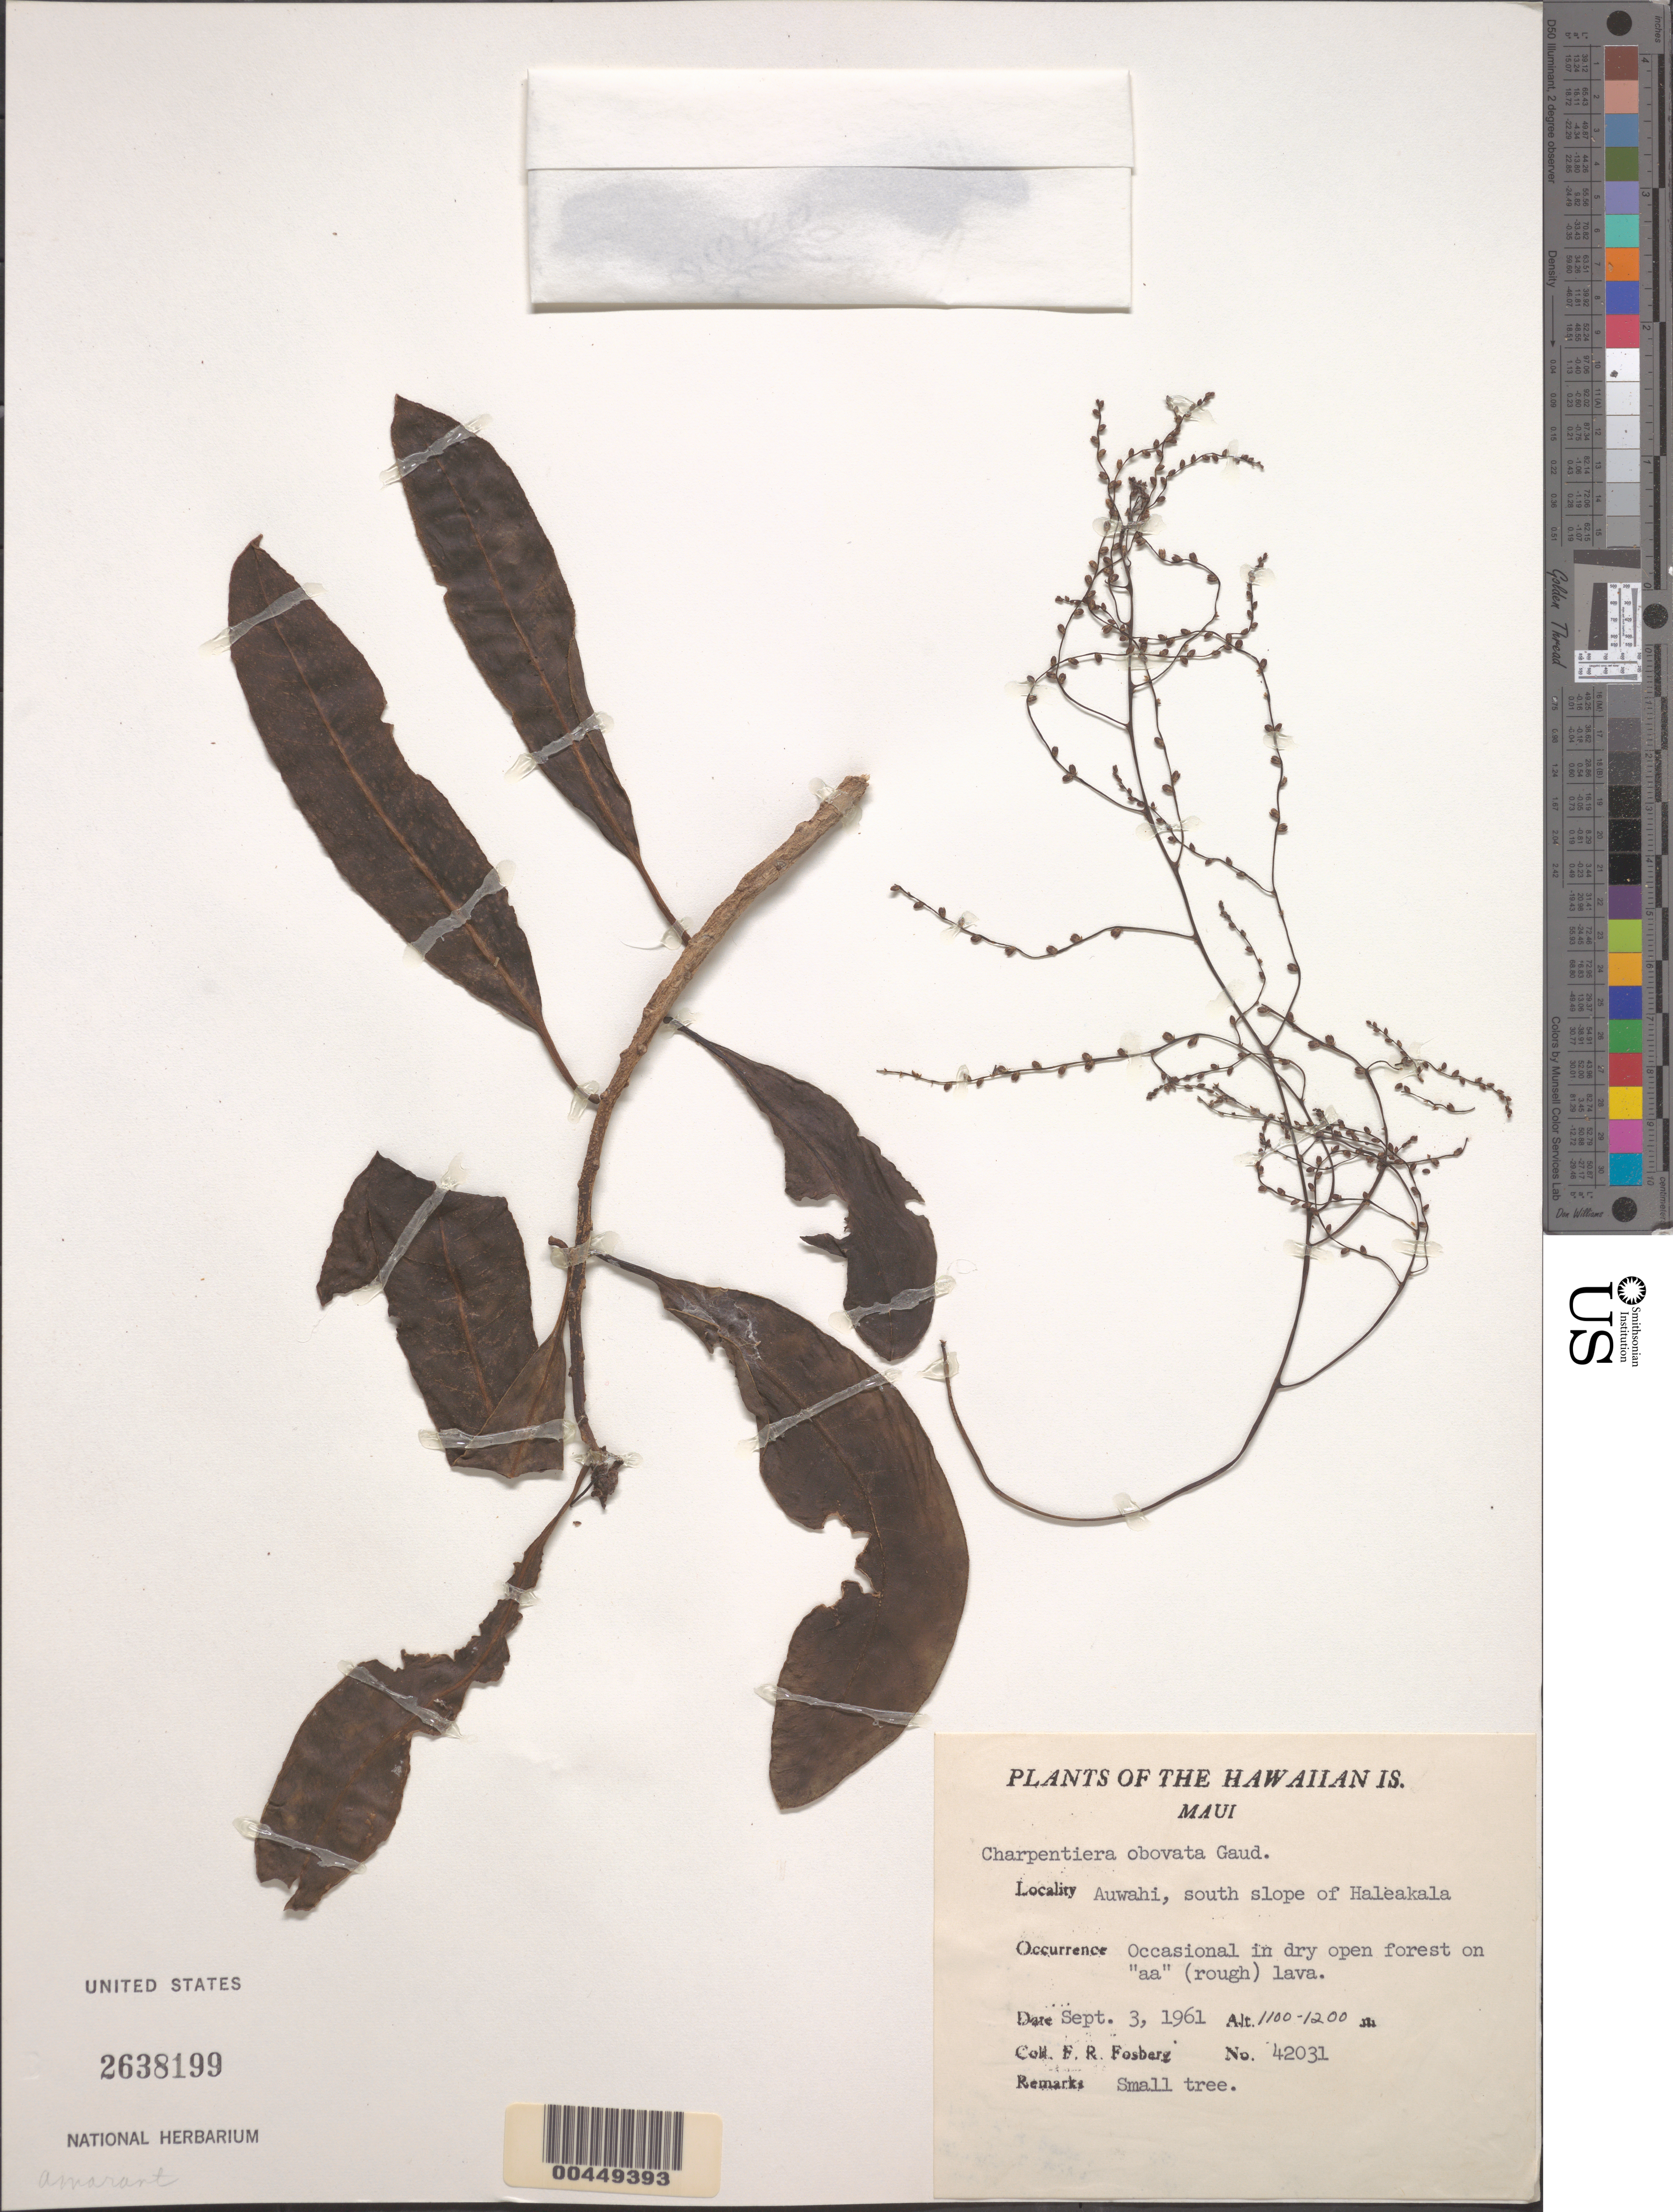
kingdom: Plantae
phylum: Tracheophyta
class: Magnoliopsida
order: Caryophyllales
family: Amaranthaceae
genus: Charpentiera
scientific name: Charpentiera obovata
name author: Gaudich.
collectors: F. R. Fosberg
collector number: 42031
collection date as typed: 3 Sep 1961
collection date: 1961-09-03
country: United States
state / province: Hawaii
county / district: Maui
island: Maui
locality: Auwahi, S slope of Haleakala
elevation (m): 1100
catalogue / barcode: US 2638199